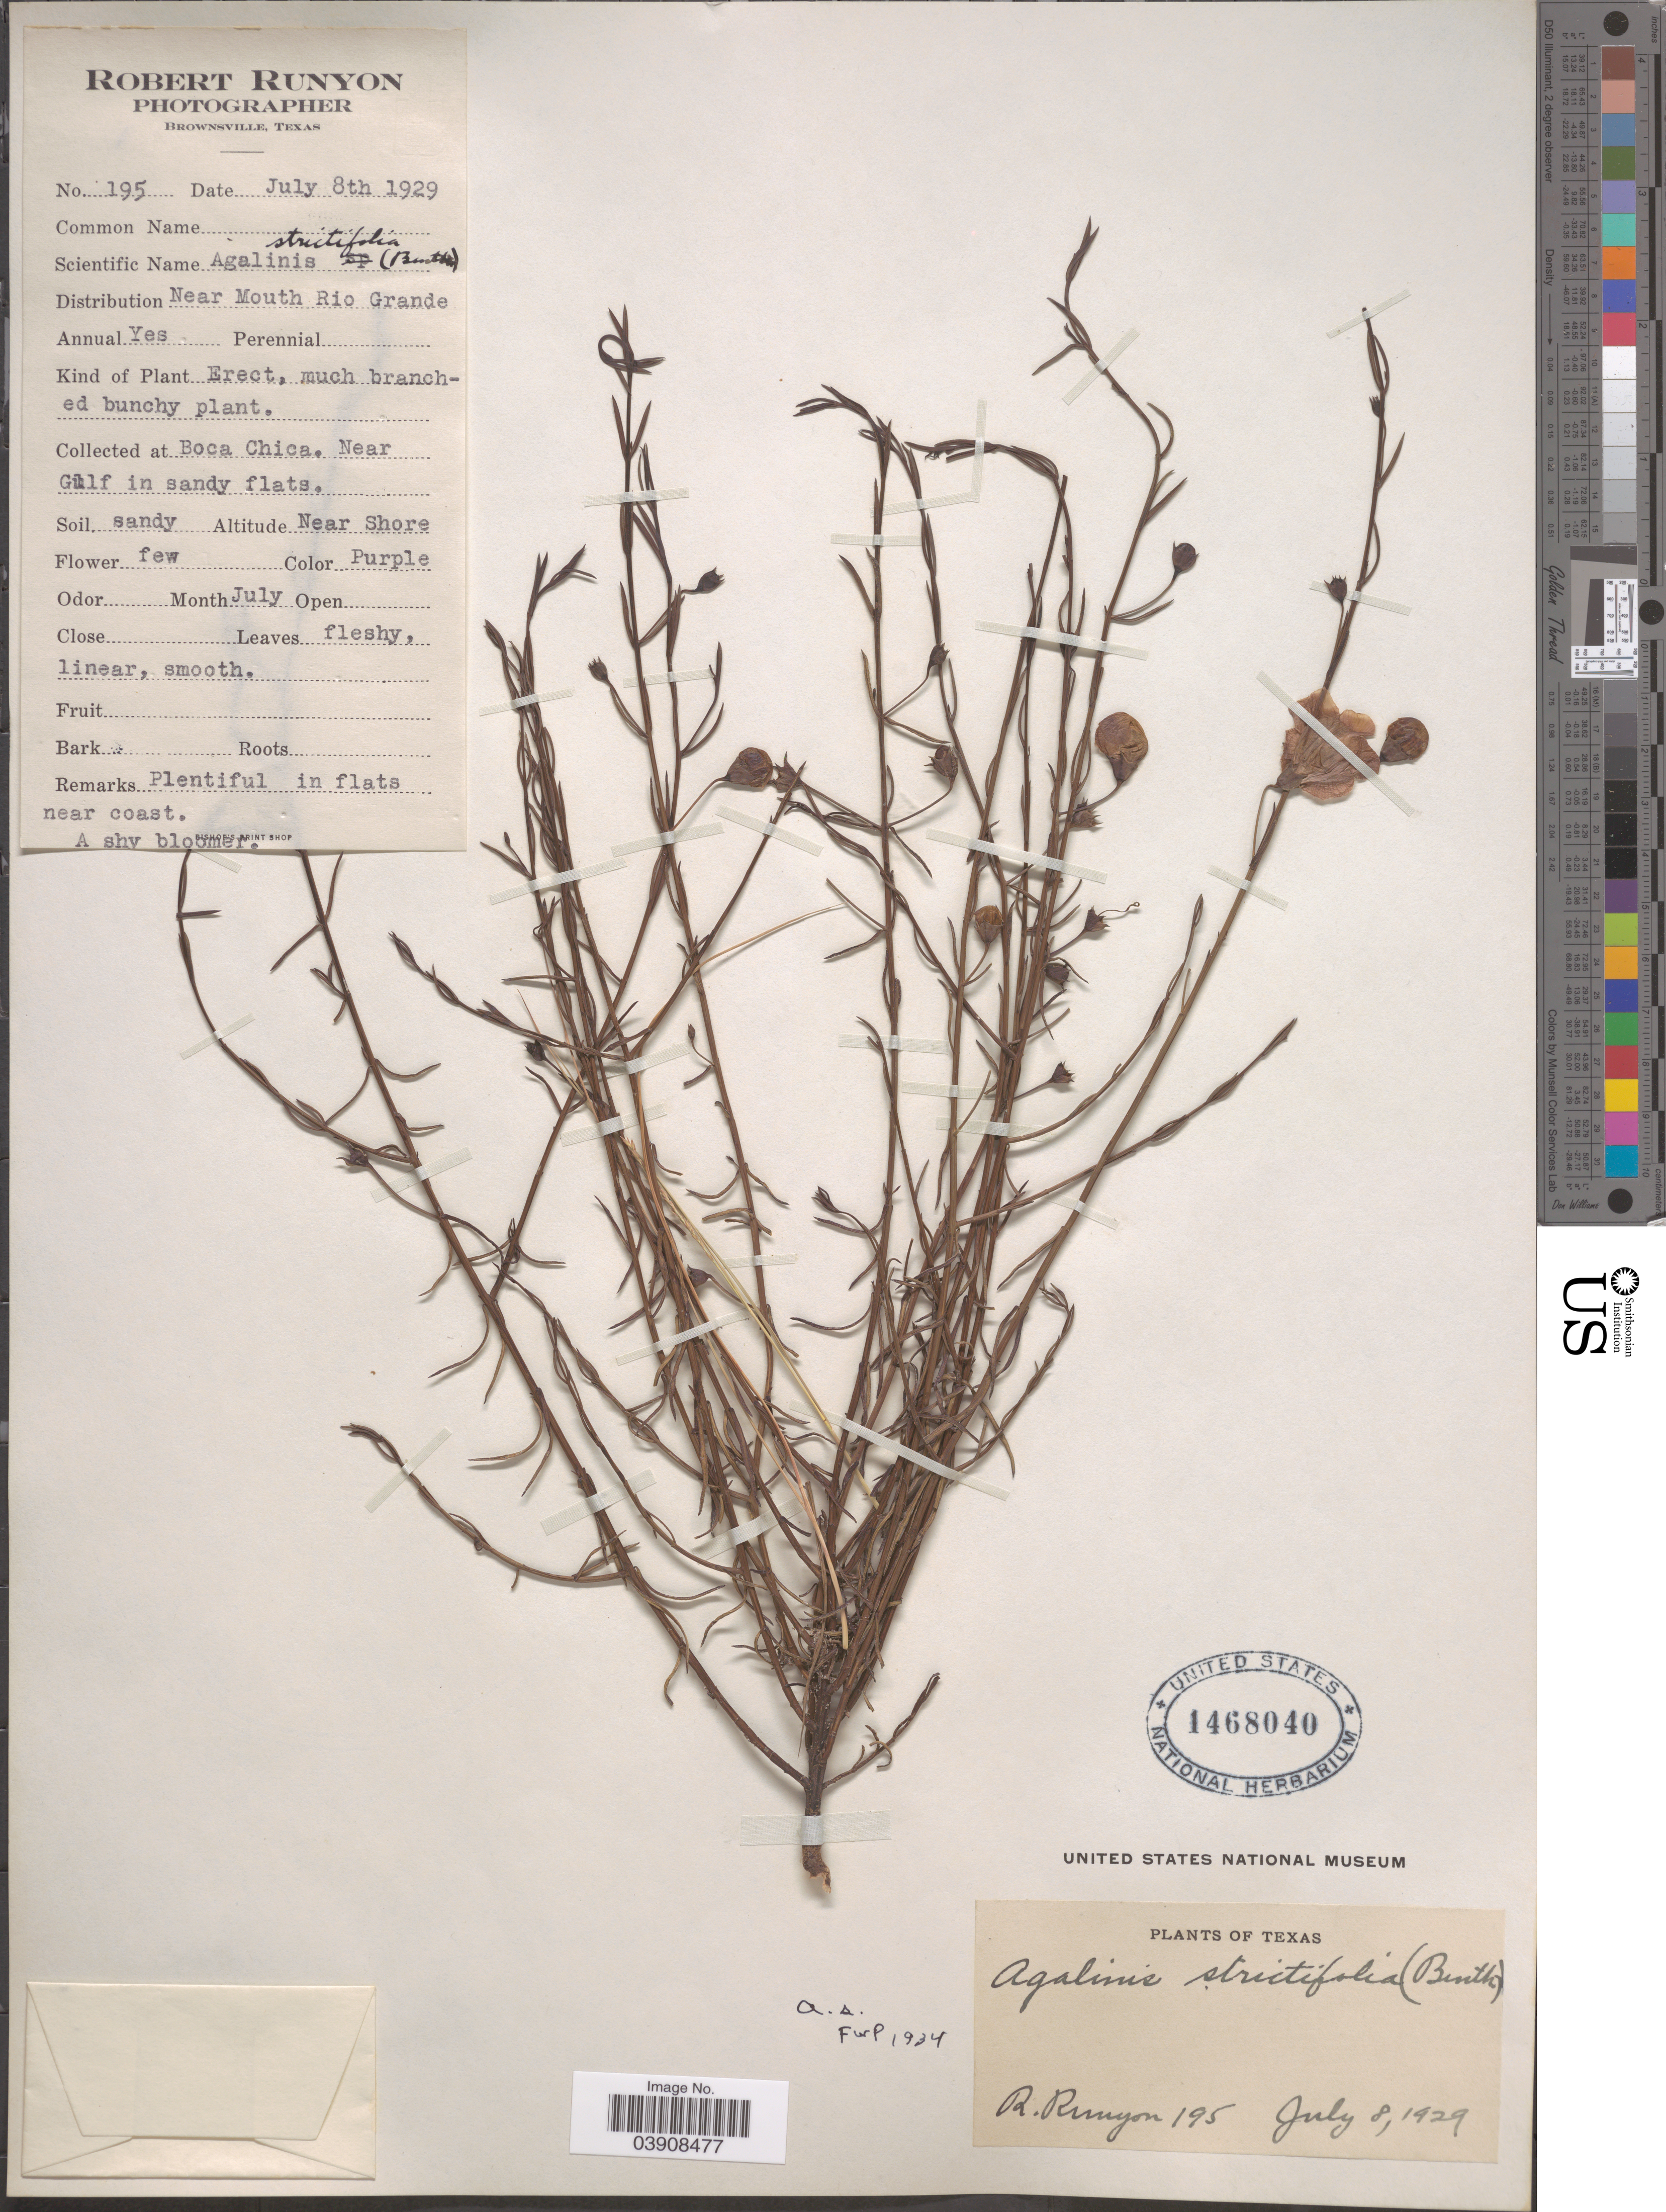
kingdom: Plantae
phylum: Tracheophyta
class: Magnoliopsida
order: Lamiales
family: Orobanchaceae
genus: Agalinis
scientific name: Agalinis strictifolia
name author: (Benth.) Pennell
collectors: R. Runyon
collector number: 195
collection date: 1929-07-08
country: United States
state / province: Texas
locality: Boca Chica. Near Gulf.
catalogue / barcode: US 1468040